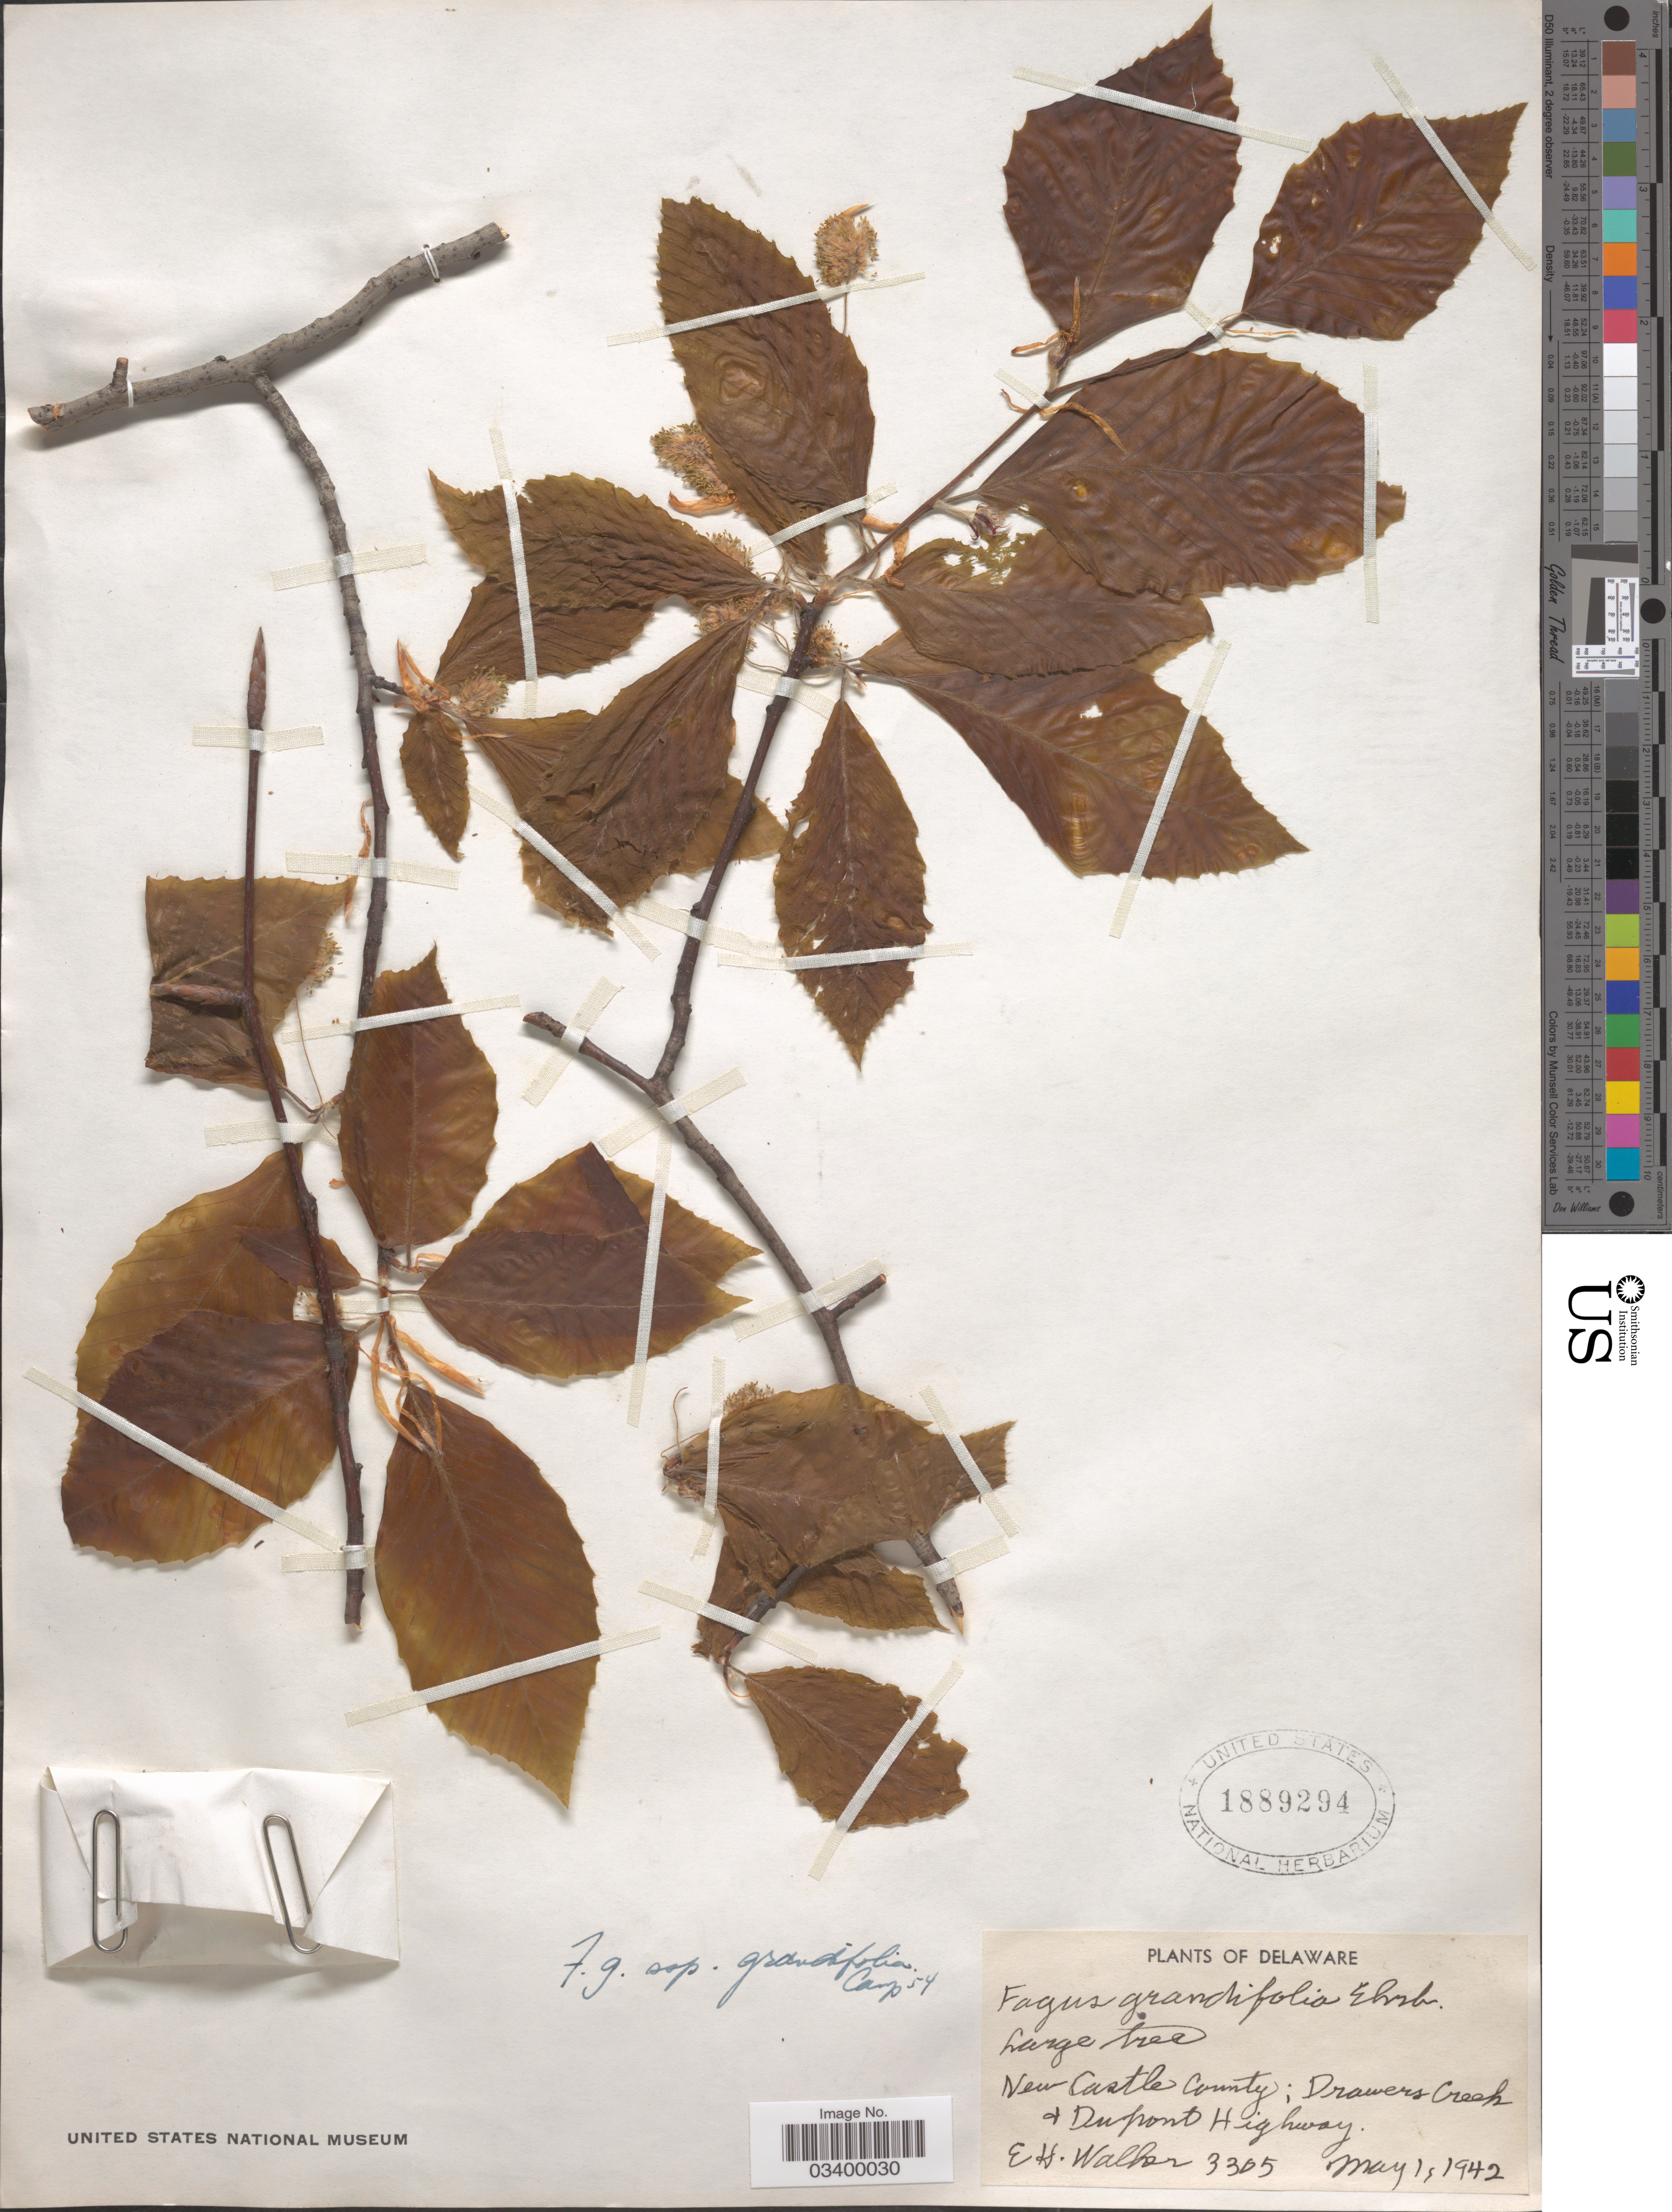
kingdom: Plantae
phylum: Tracheophyta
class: Magnoliopsida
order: Fagales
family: Fagaceae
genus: Fagus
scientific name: Fagus grandifolia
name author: Ehrh.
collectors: E. H. Walker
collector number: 3305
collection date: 1942-05-01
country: United States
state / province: Delaware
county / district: New Castle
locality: New Castle County; Drawers Creek & Dupont Highway.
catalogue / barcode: US 1889294